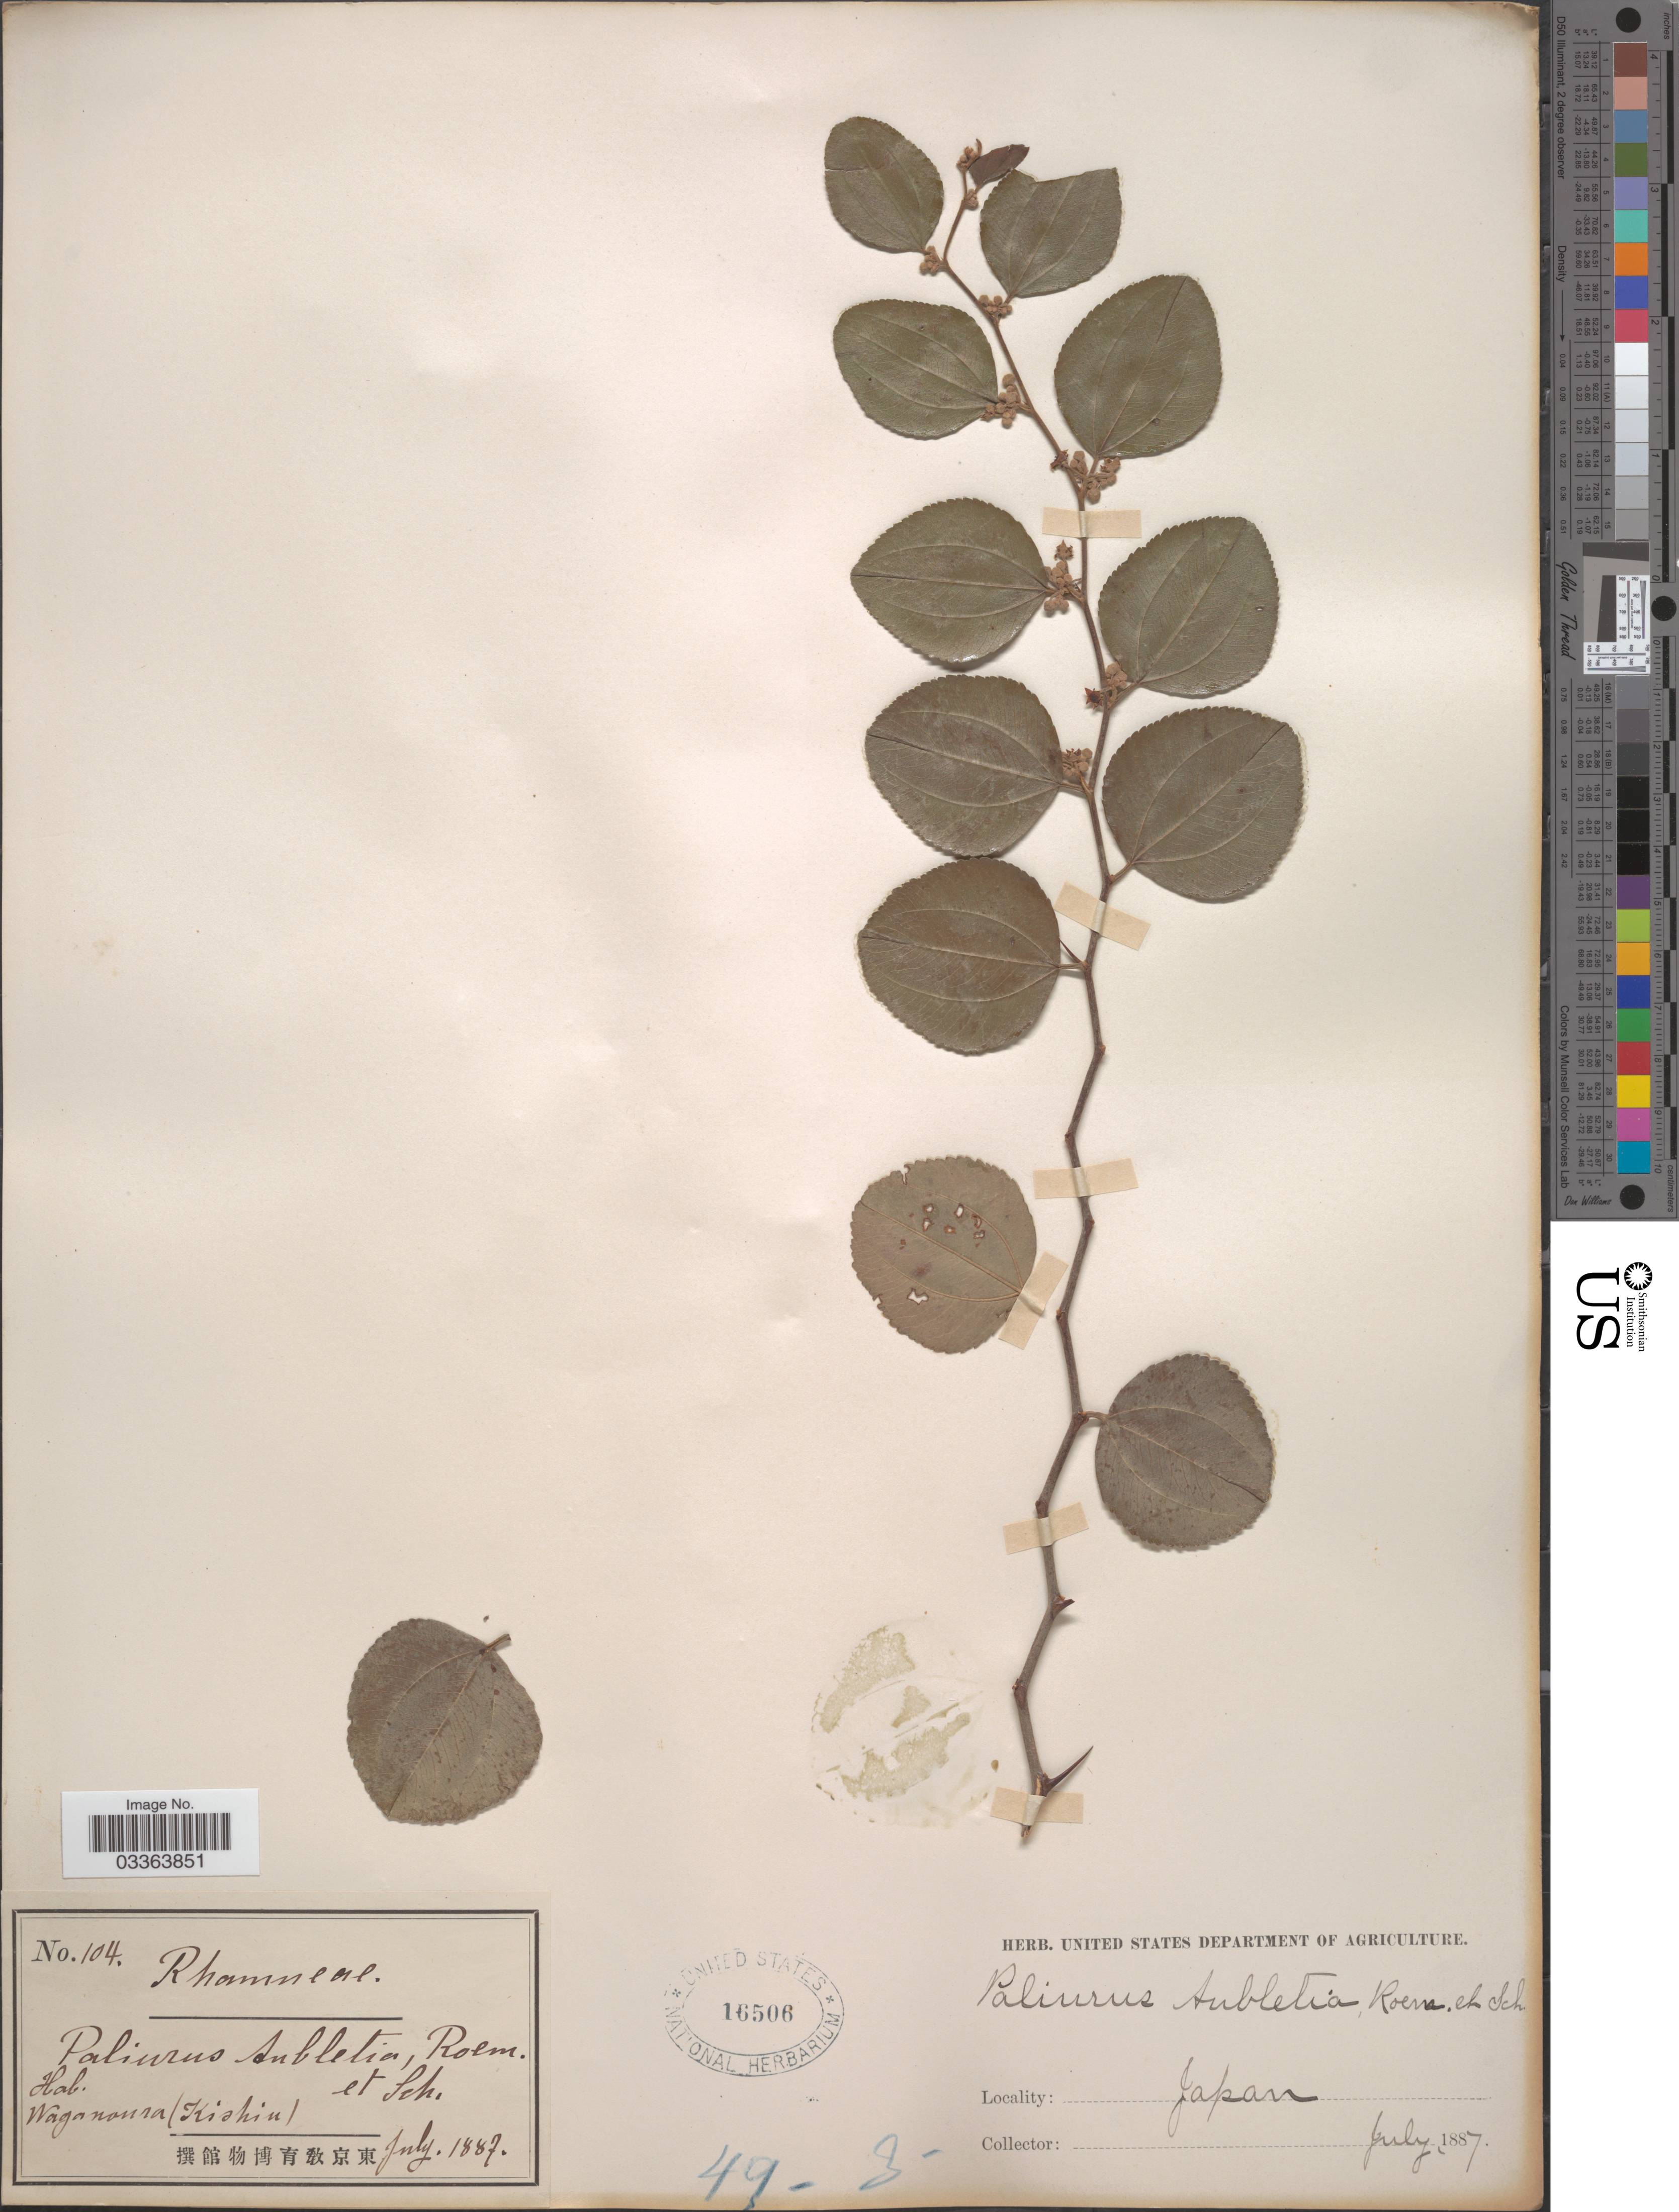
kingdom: Plantae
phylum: Tracheophyta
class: Magnoliopsida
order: Rosales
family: Rhamnaceae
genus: Paliurus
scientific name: Paliurus ramosissimus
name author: (Lour.) Poir.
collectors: Facchini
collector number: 104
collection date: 1887-07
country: Japan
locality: Waganoura (Kishin).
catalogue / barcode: US 16506